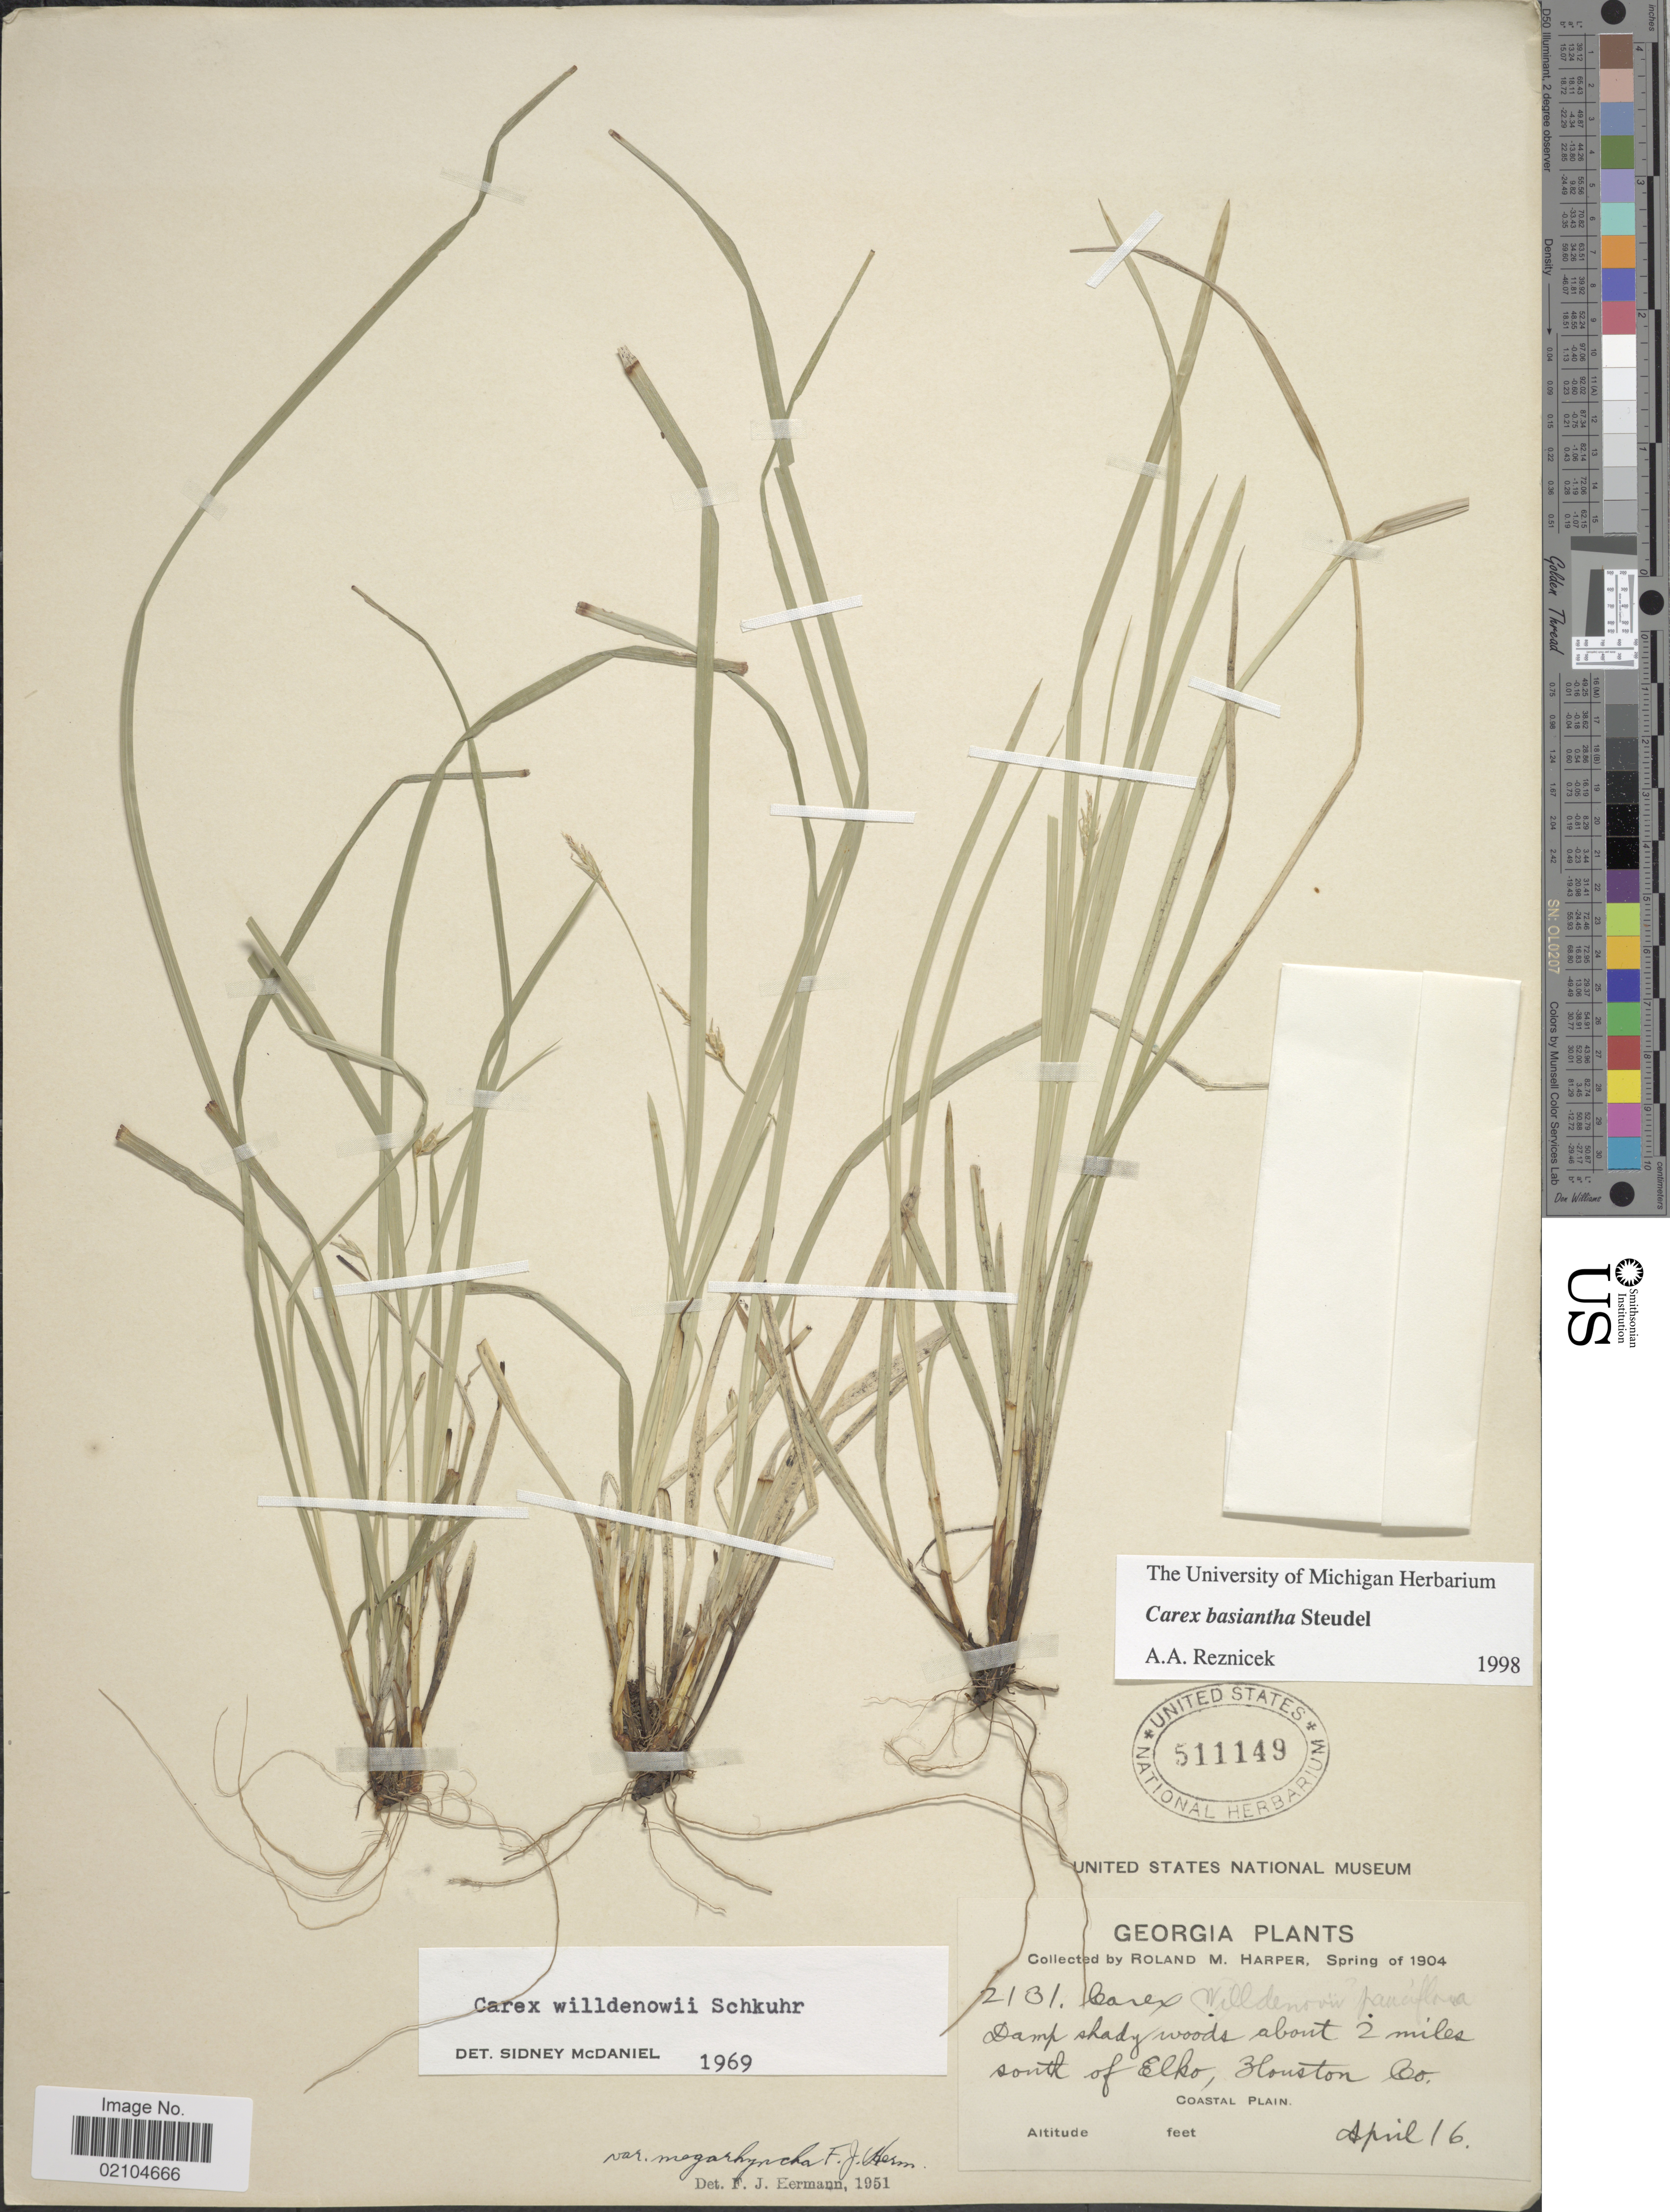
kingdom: Plantae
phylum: Tracheophyta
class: Liliopsida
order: Poales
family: Cyperaceae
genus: Carex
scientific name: Carex basiantha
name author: Steud.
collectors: R. M. Harper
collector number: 2131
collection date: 1904-04-16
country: United States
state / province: Georgia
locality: About 2 miles south of Elko, Houston Co., Coastal Plain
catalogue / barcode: US 511149